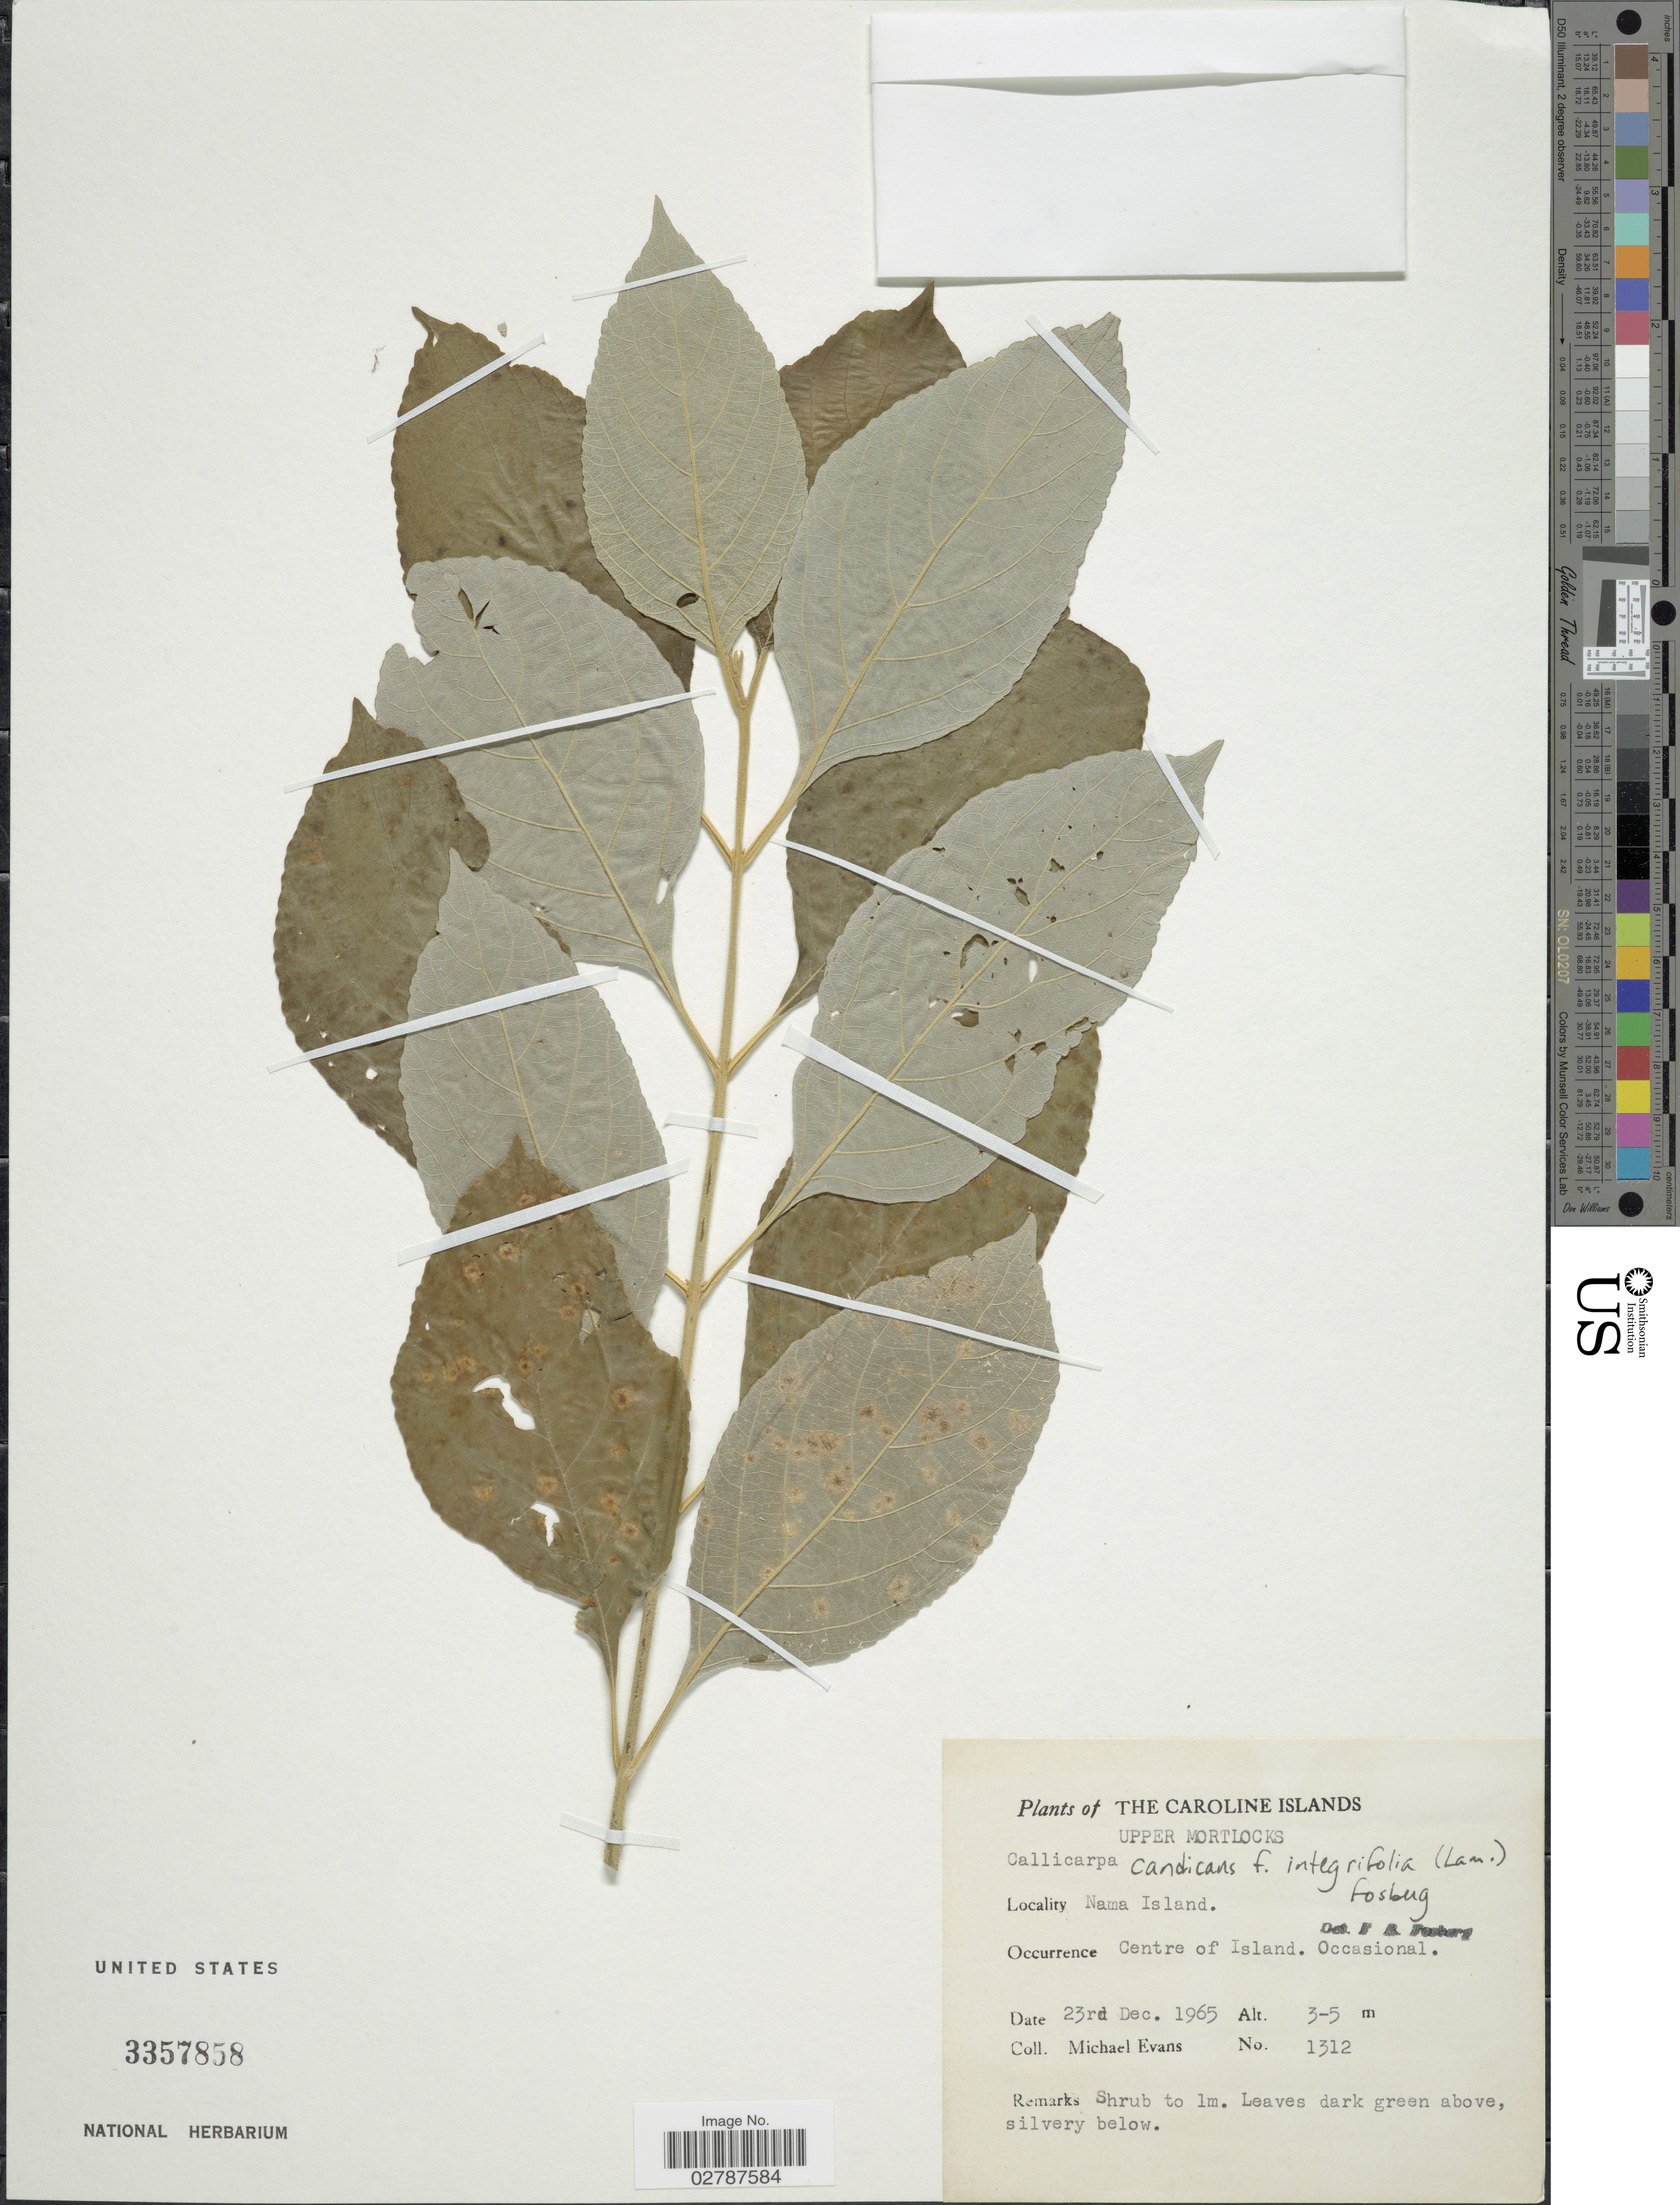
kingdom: Plantae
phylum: Tracheophyta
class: Magnoliopsida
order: Lamiales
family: Lamiaceae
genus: Callicarpa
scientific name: Callicarpa candicans var. integrifolia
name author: (Lam.) Fosberg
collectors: M. Evans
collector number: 1312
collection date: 1965-12-23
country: Micronesia, Federated States of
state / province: Truk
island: Nama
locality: The Caroline Islands. Upper Mortlocks. Nama Island. Centre of Island.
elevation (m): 3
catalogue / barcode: US 3357858